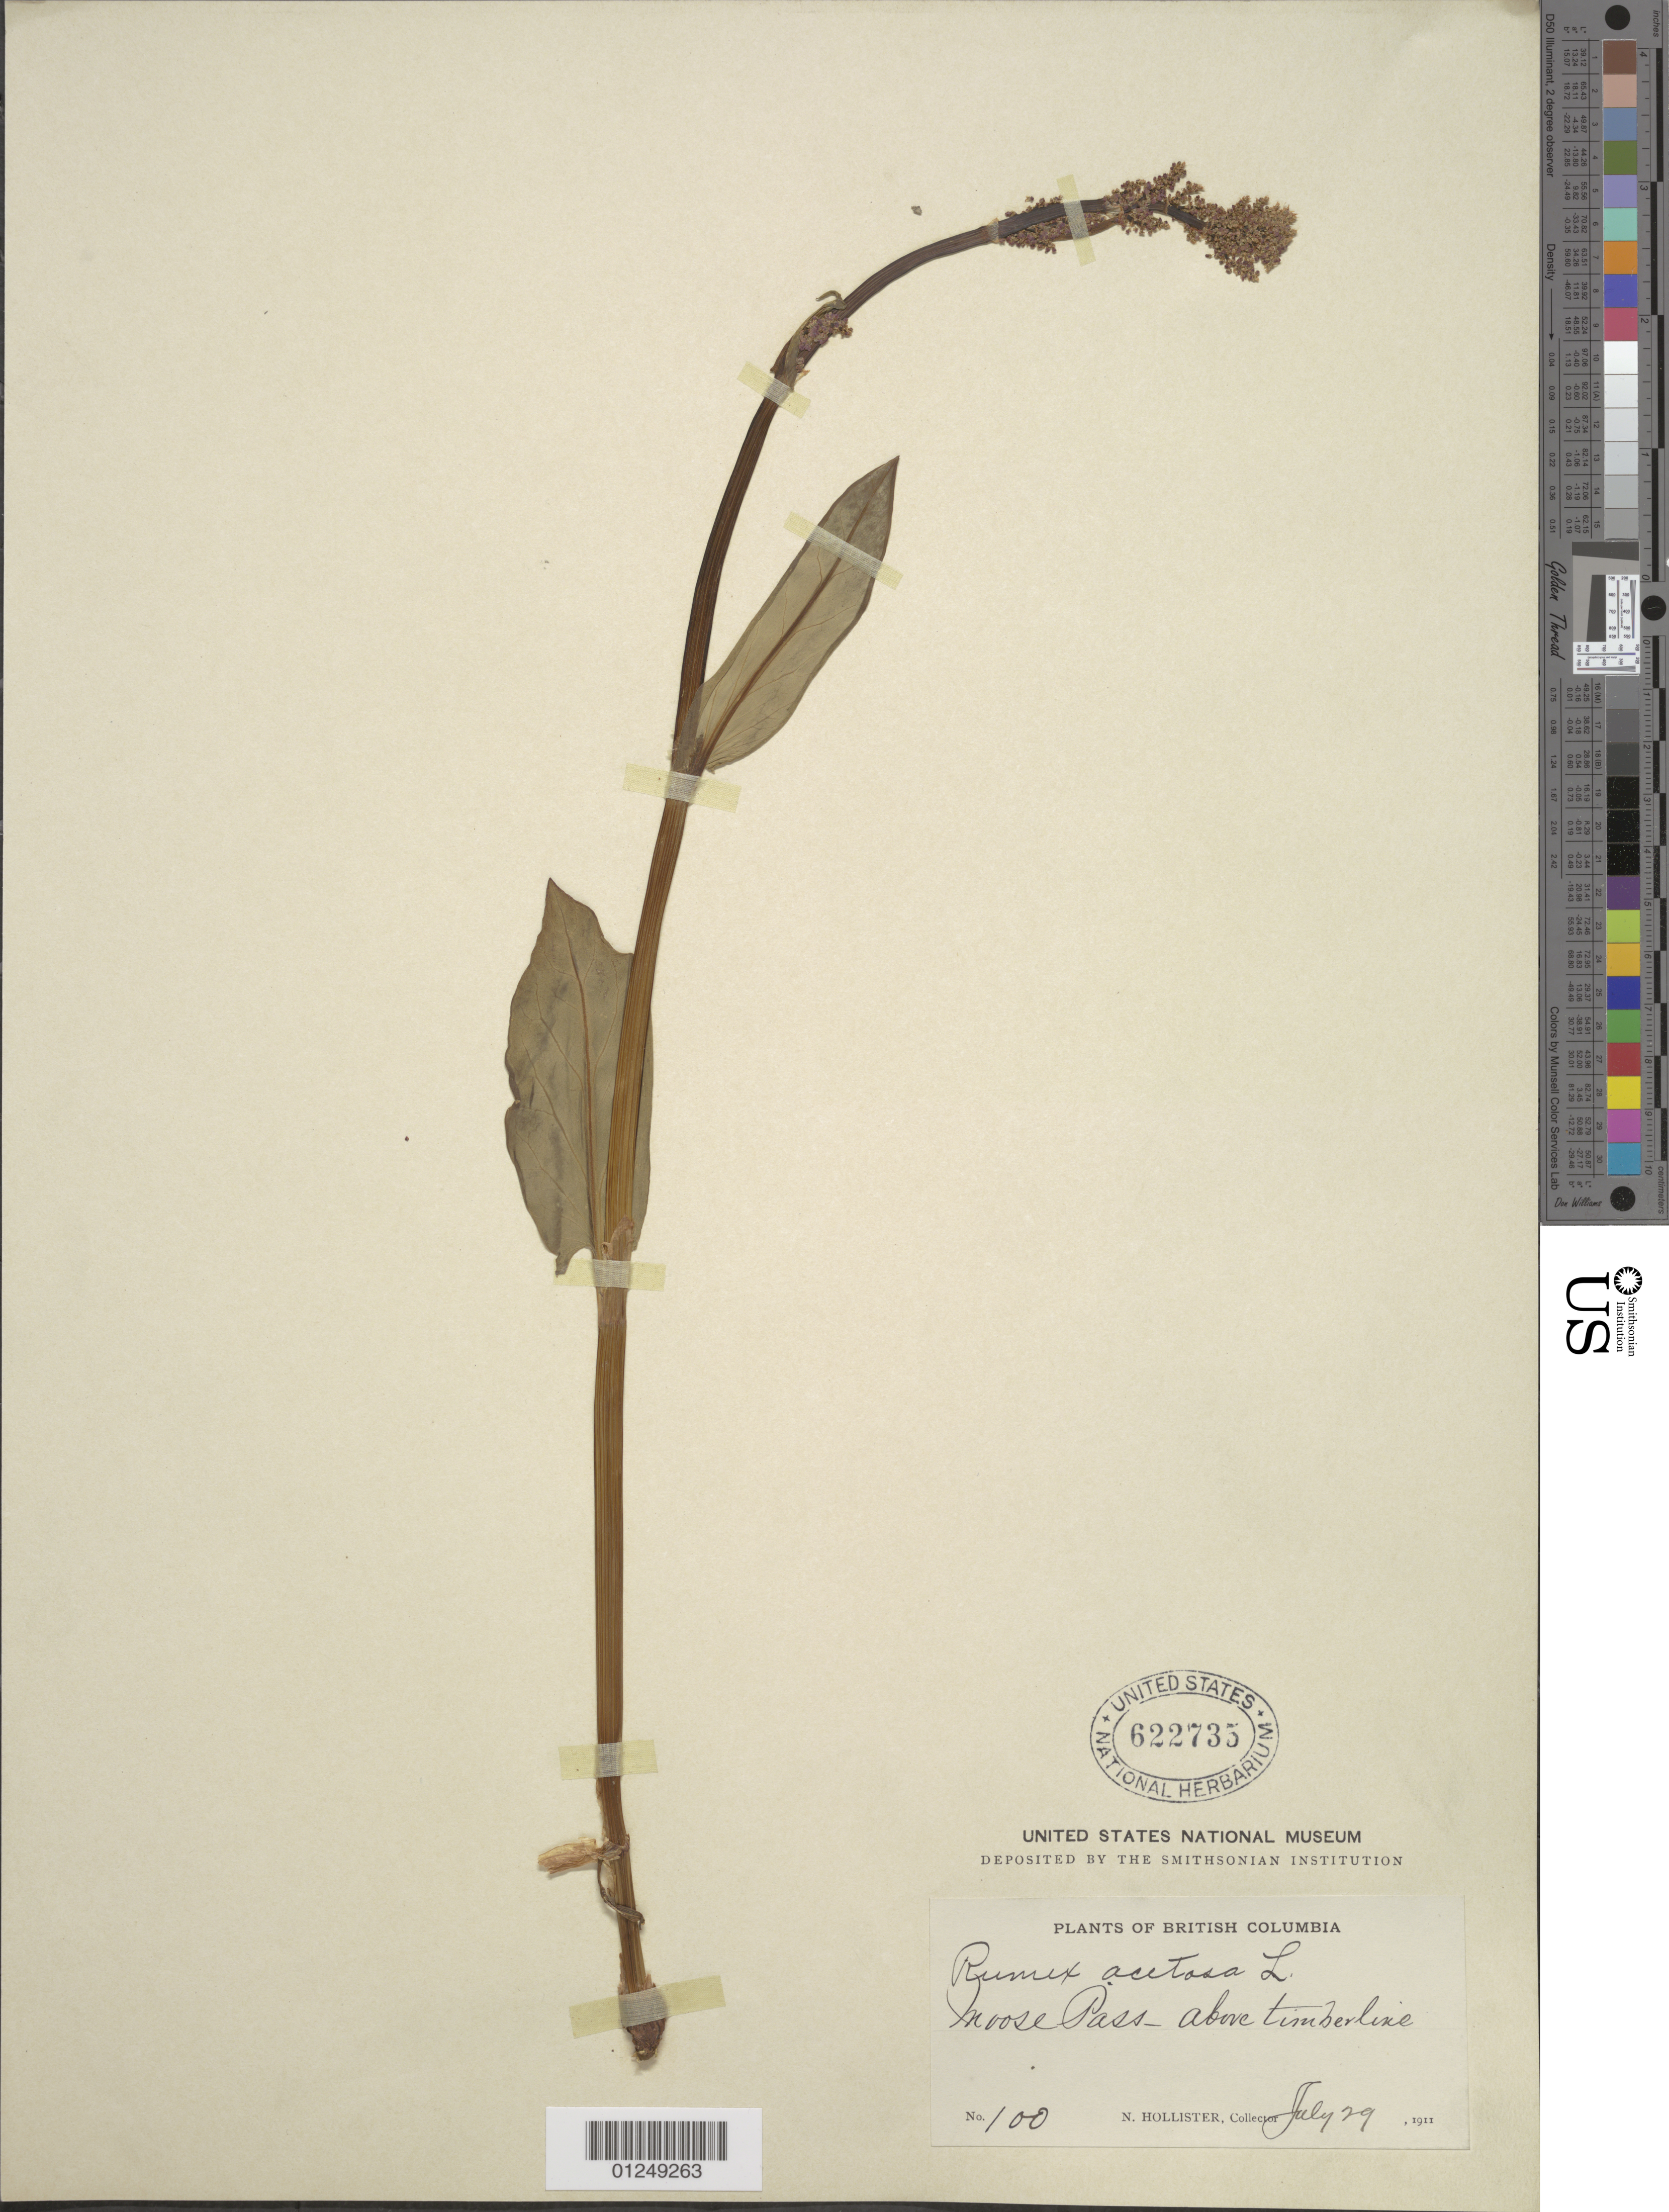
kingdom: Plantae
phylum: Tracheophyta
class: Magnoliopsida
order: Caryophyllales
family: Polygonaceae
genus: Rumex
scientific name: Rumex acetosa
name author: L.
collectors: N. Hollister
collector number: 100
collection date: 1911-07-29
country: Canada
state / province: British Columbia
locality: Moose Pass - above timberline.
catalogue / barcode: US 622735